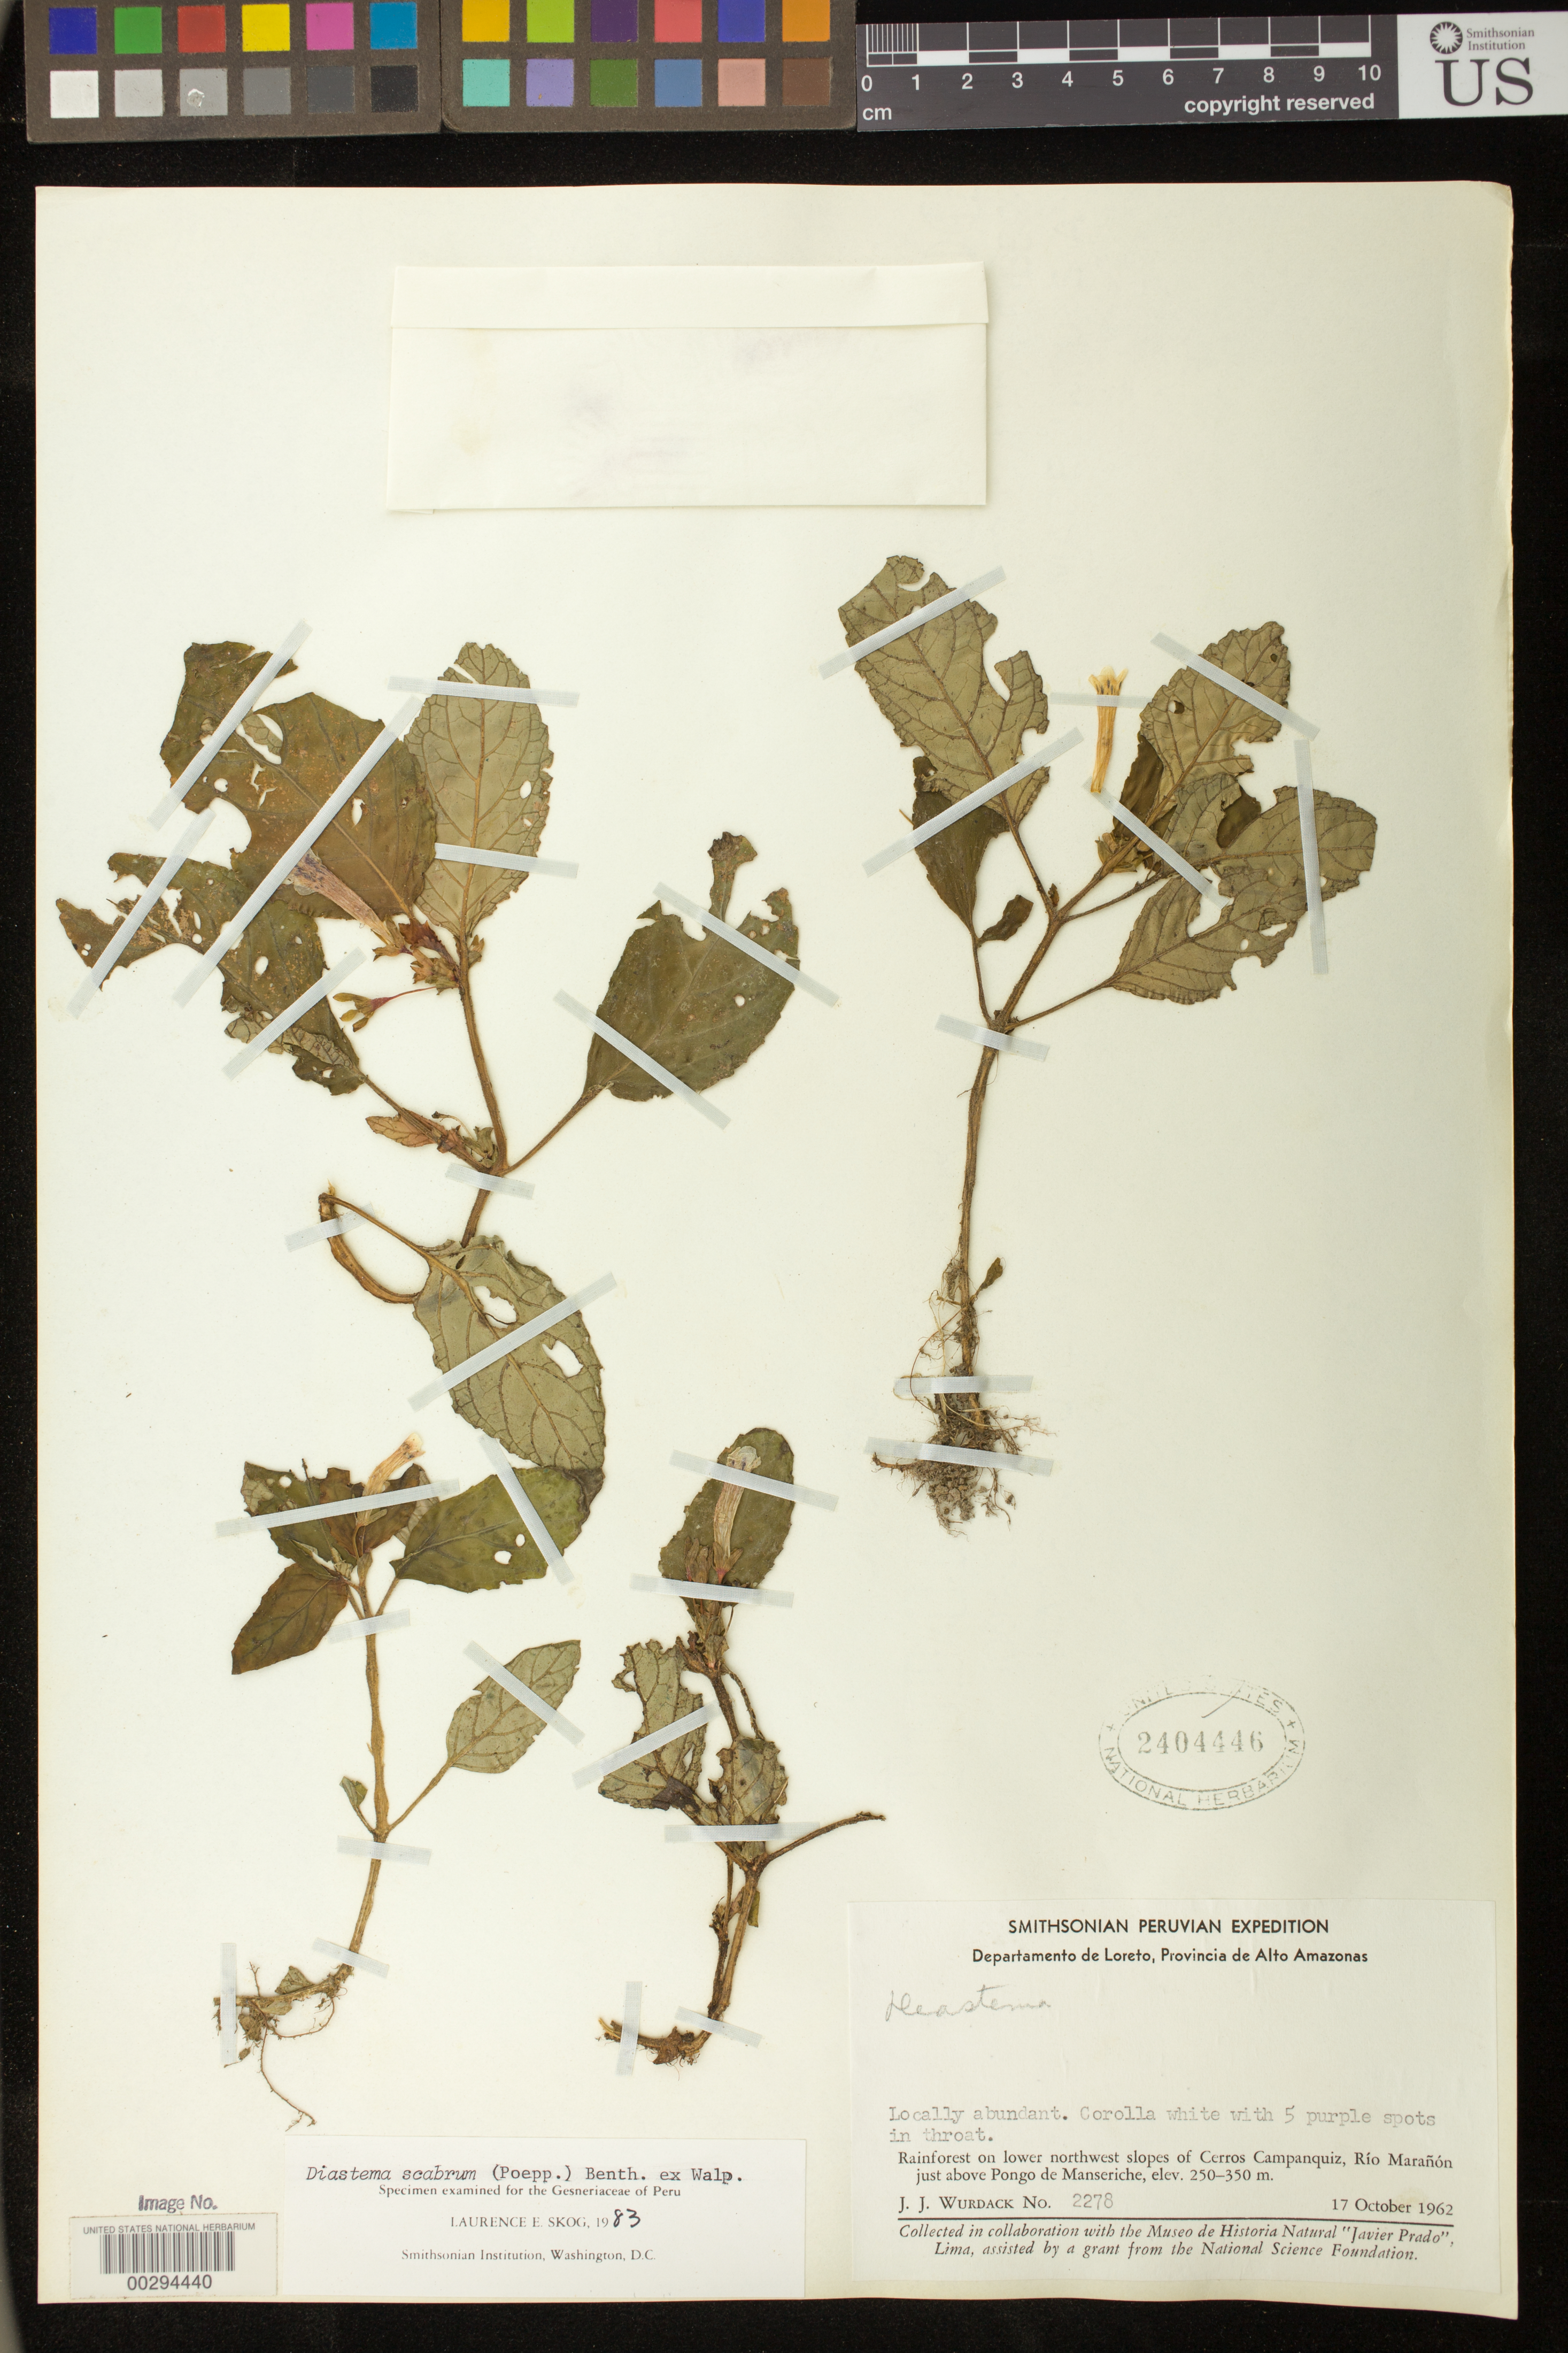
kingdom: Plantae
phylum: Tracheophyta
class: Magnoliopsida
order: Lamiales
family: Gesneriaceae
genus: Diastema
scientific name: Diastema scabrum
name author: (Poepp.) Benth. ex Walp.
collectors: J. J. Wurdack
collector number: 2278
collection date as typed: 17 Oct 1962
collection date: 1962-10-17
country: Peru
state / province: Loreto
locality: Prov. Alto Amazonas; Cerro Campanquiz, Rio Maranon just above Pongo de Manseriche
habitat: Rainforest on lower northwest slopes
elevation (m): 250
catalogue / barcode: US 2404446